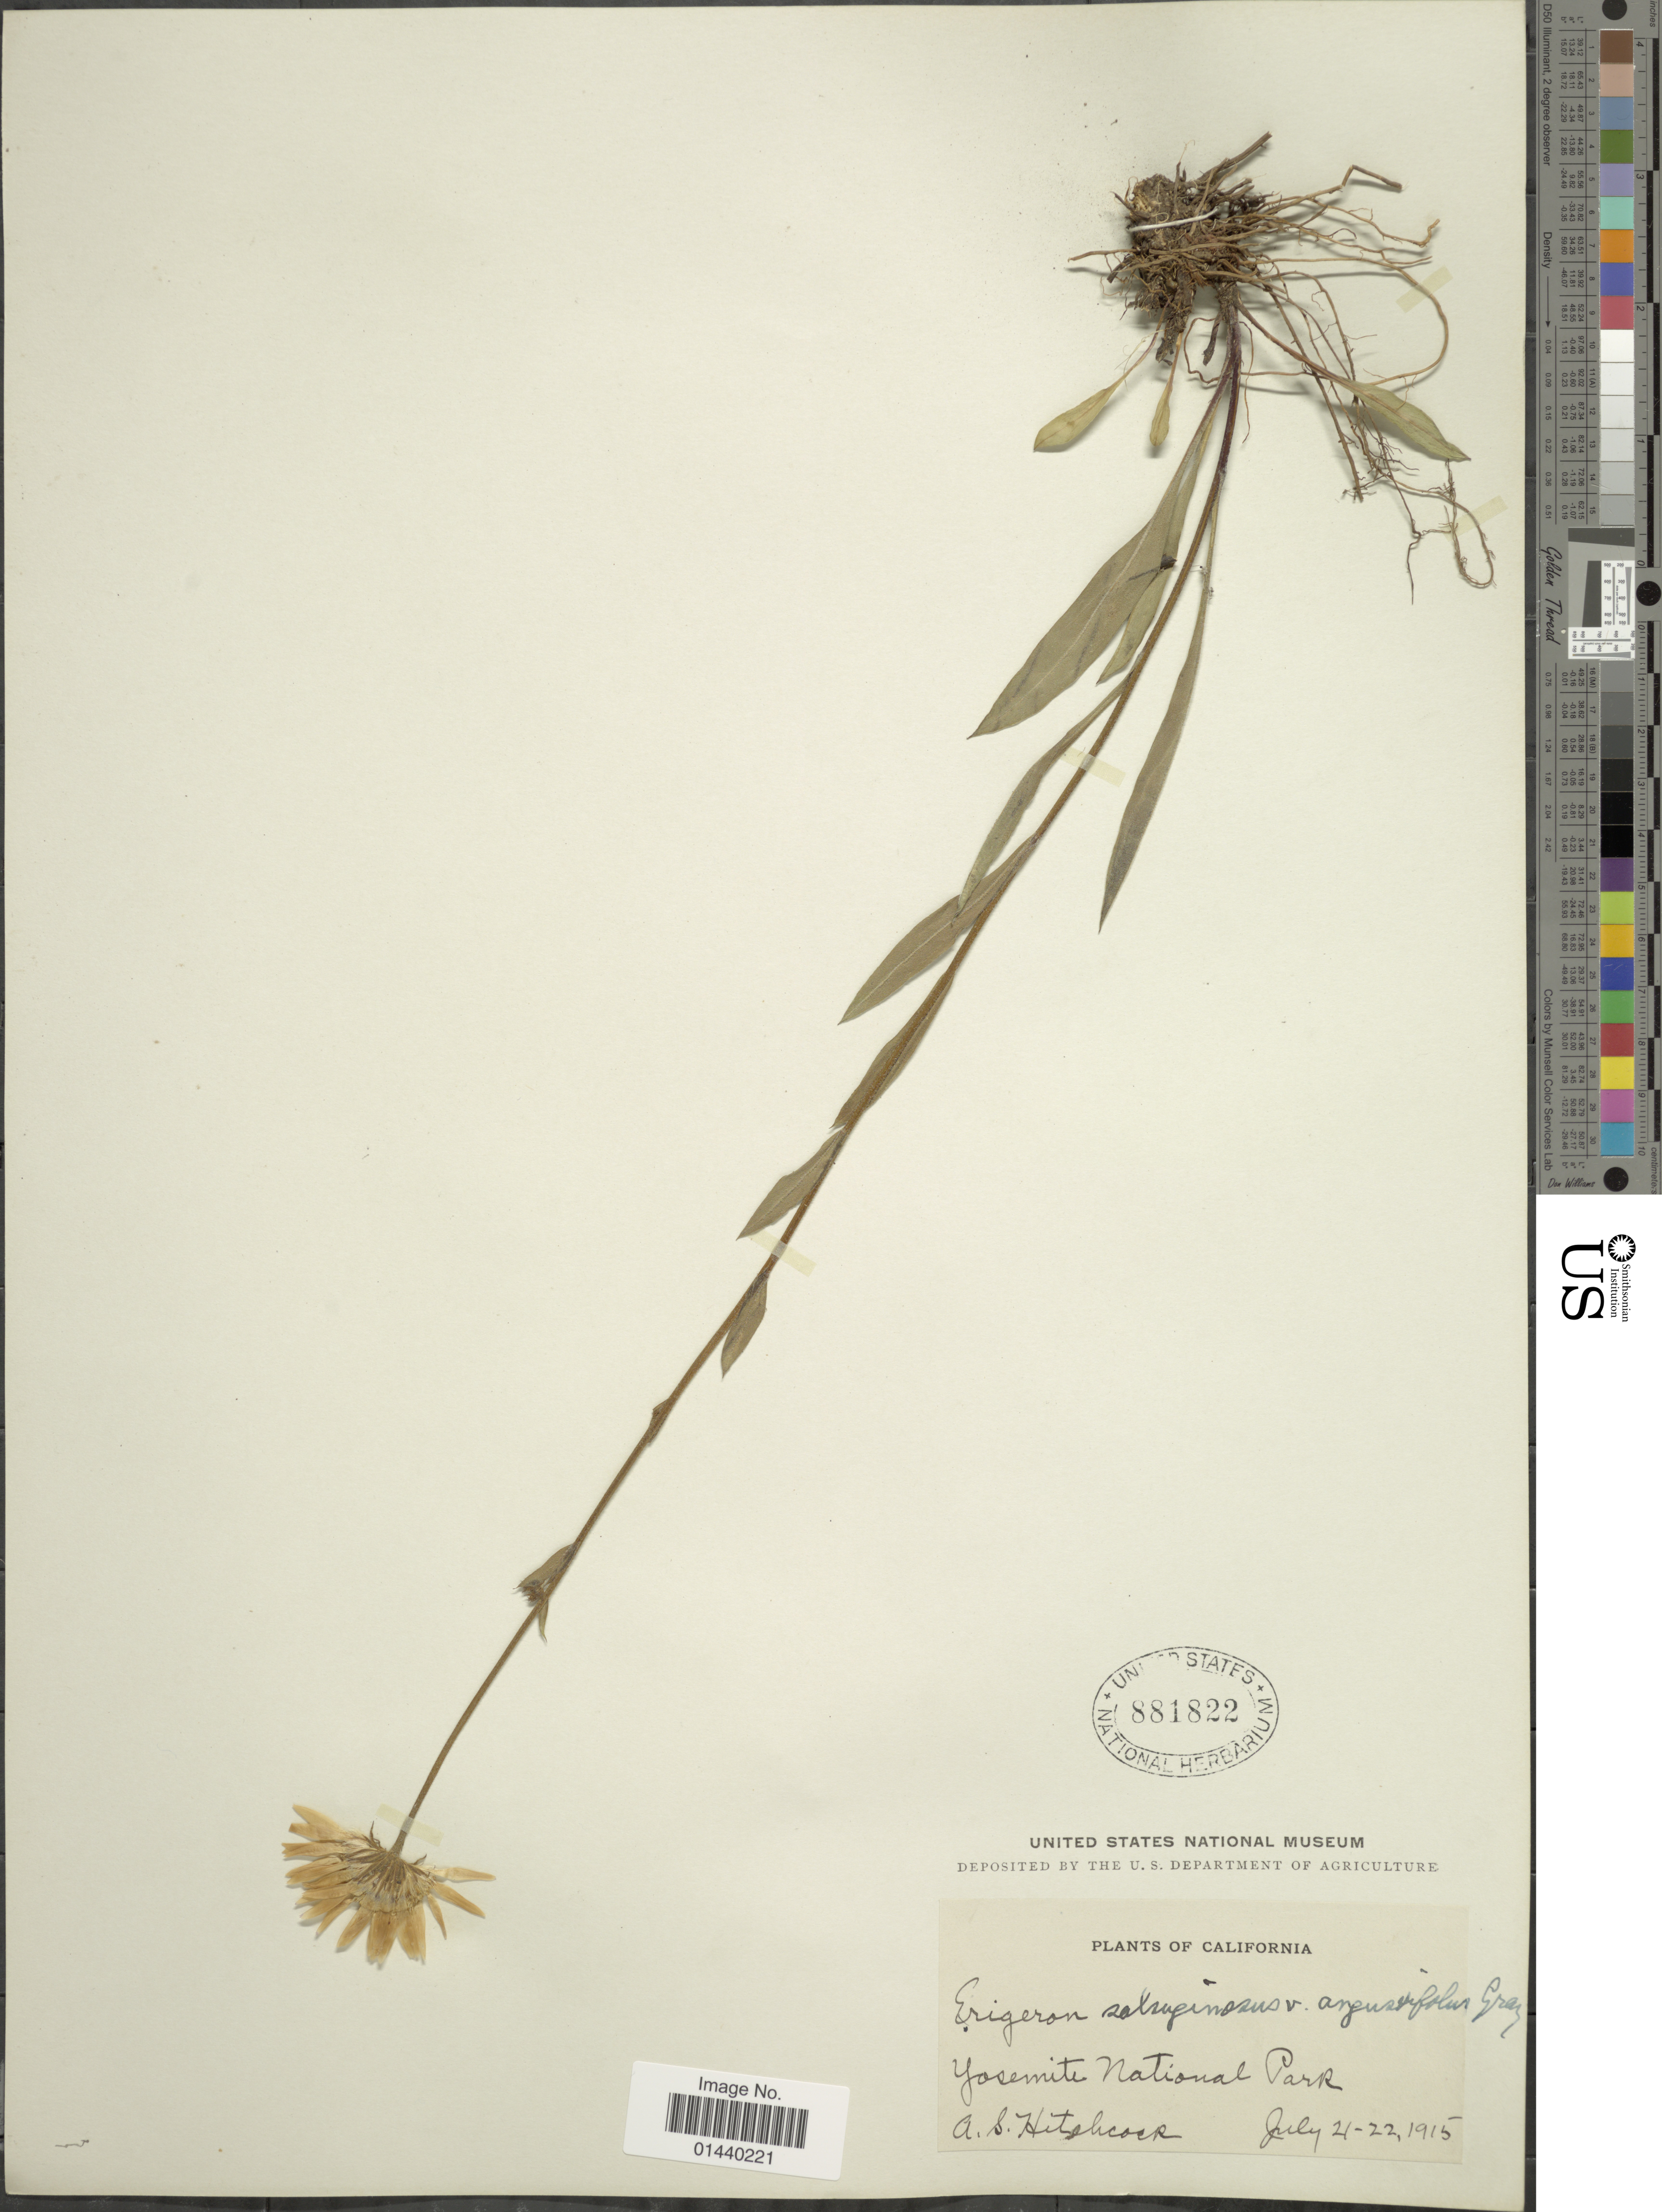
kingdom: Plantae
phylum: Tracheophyta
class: Magnoliopsida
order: Asterales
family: Asteraceae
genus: Erigeron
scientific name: Erigeron salsuginosus var. angustifolius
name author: A. Gray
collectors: A. S. Hitchcock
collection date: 1915-07-21/1915-07-22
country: United States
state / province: California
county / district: Mariposa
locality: Yosemite National Park.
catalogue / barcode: US 881822